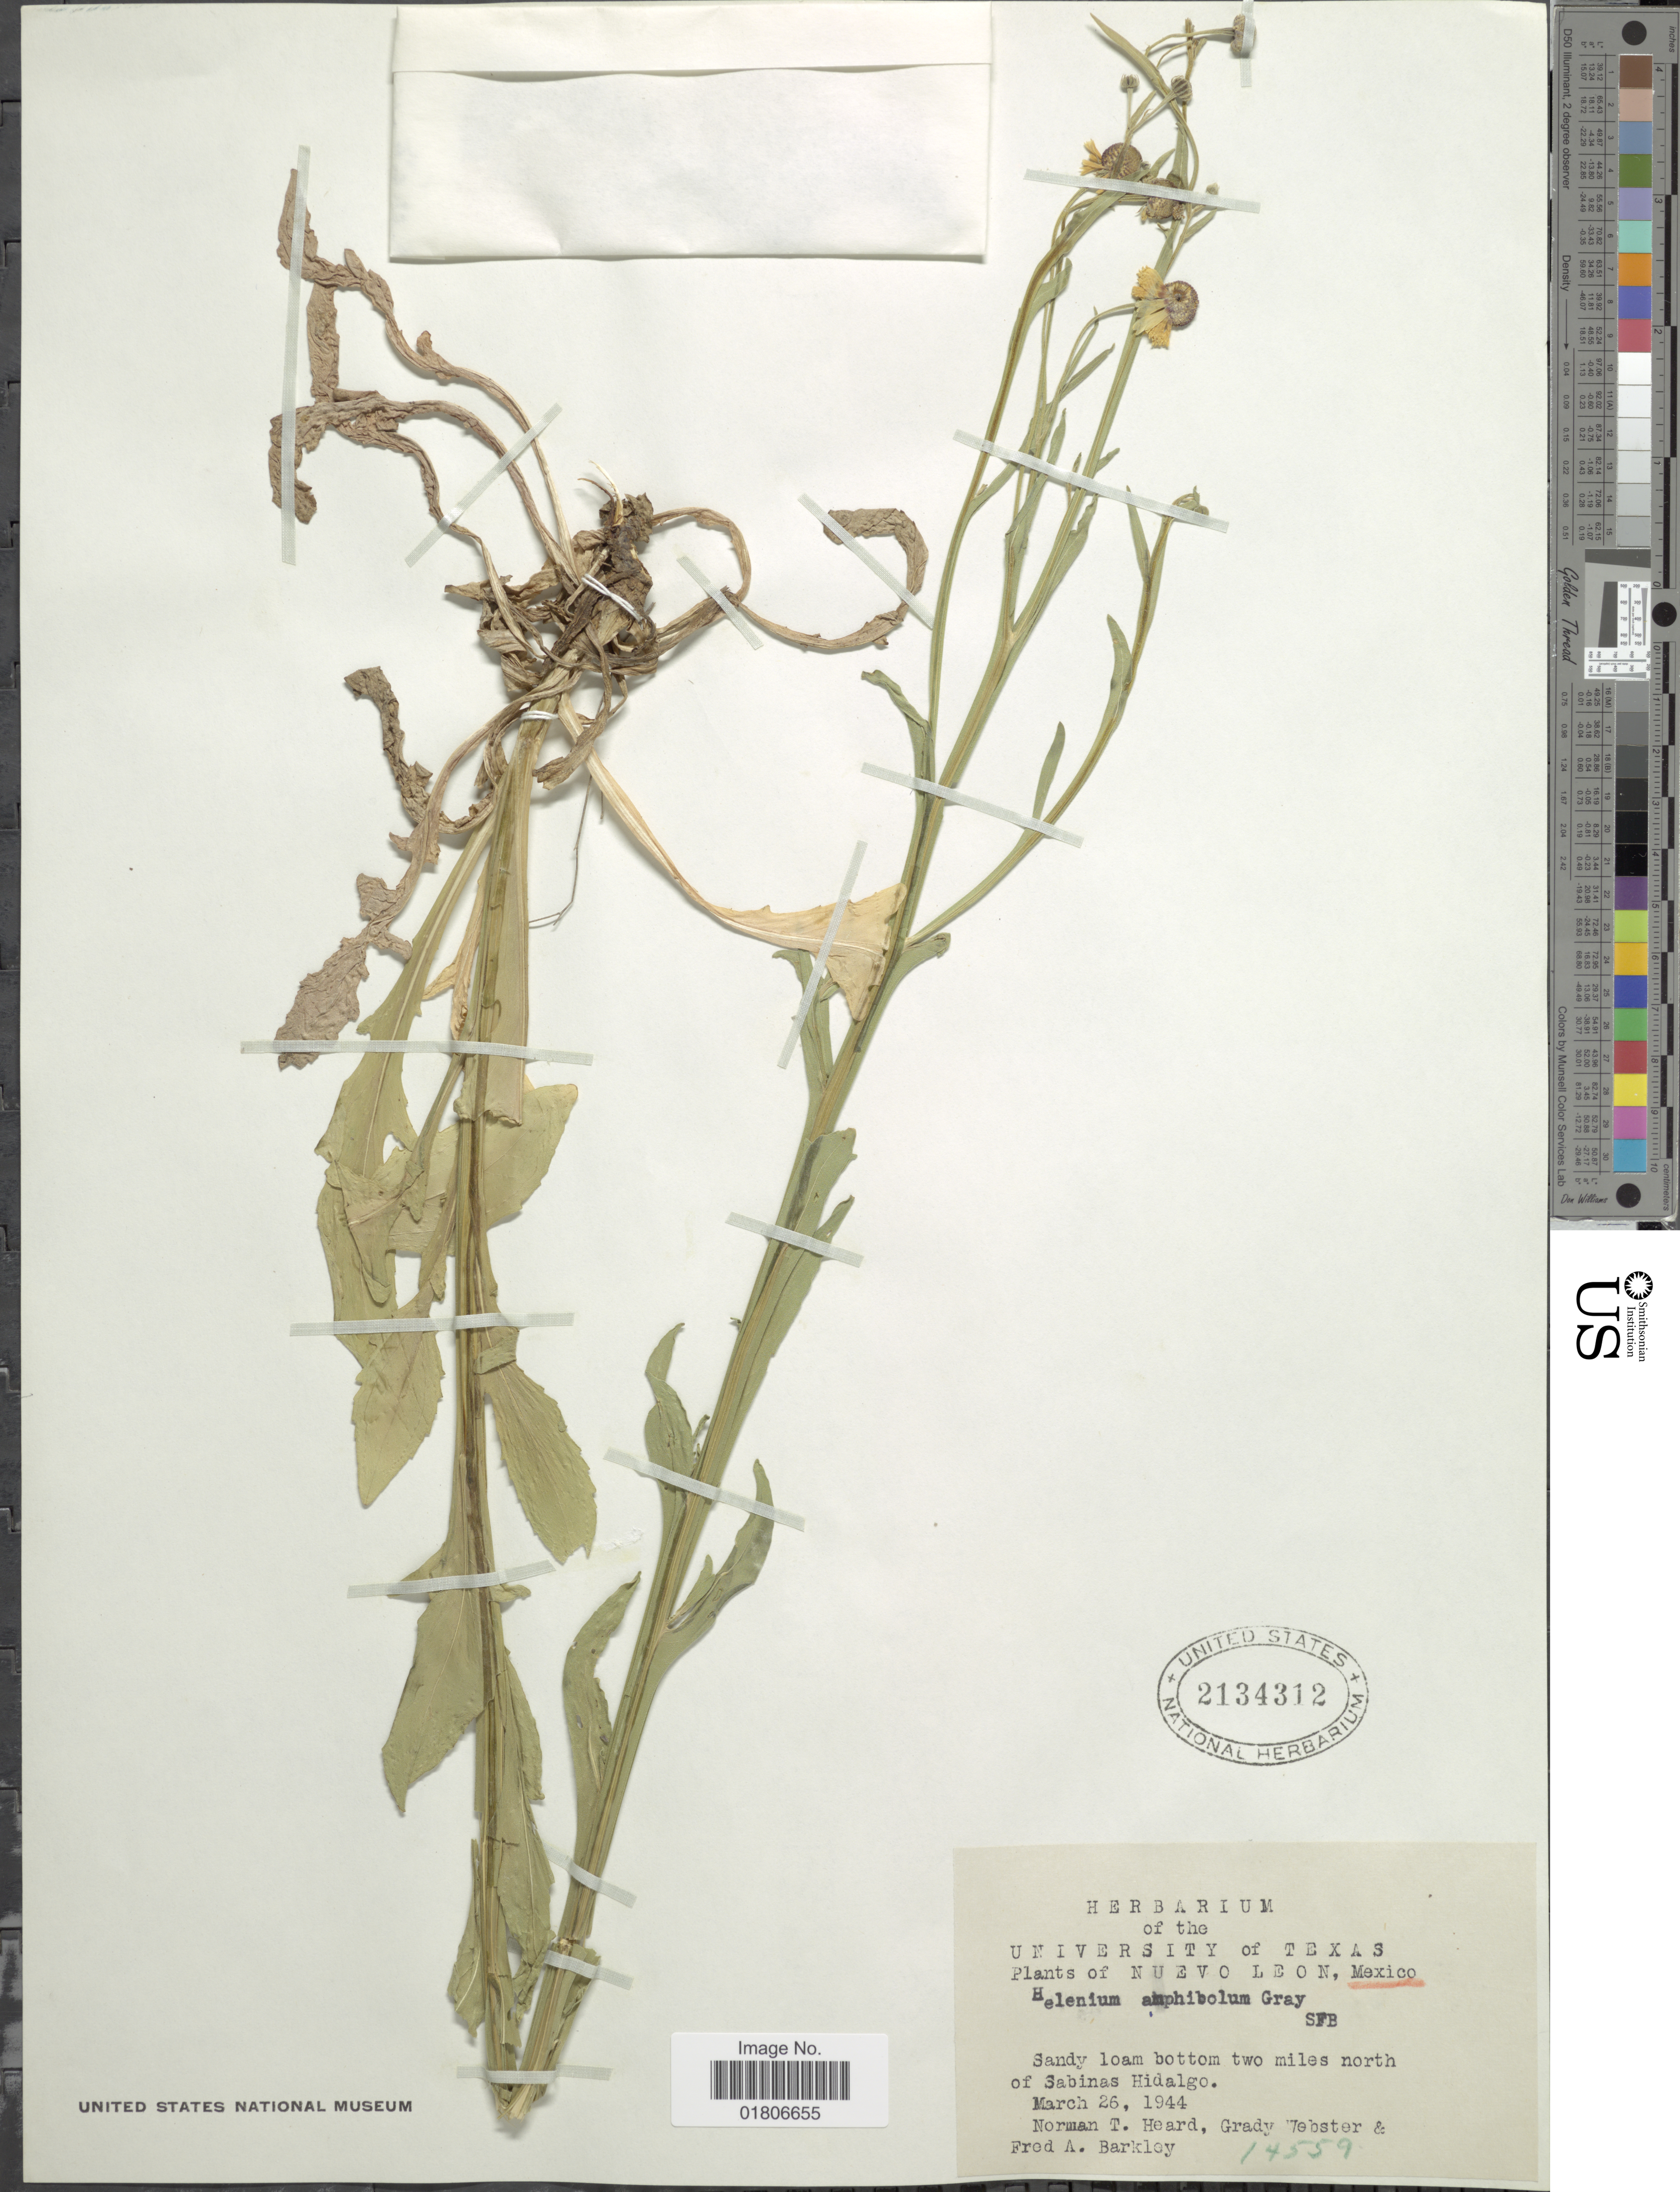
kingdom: Plantae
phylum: Tracheophyta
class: Magnoliopsida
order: Asterales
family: Asteraceae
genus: Helenium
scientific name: Helenium quadridentatum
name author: Labill.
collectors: N. Heard, G. L. Webster & F. A. Barkley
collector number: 14559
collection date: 1944-03-26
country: Mexico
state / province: Nuevo León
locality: Two miles north of Sabinas Hidalgo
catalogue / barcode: US 2134312